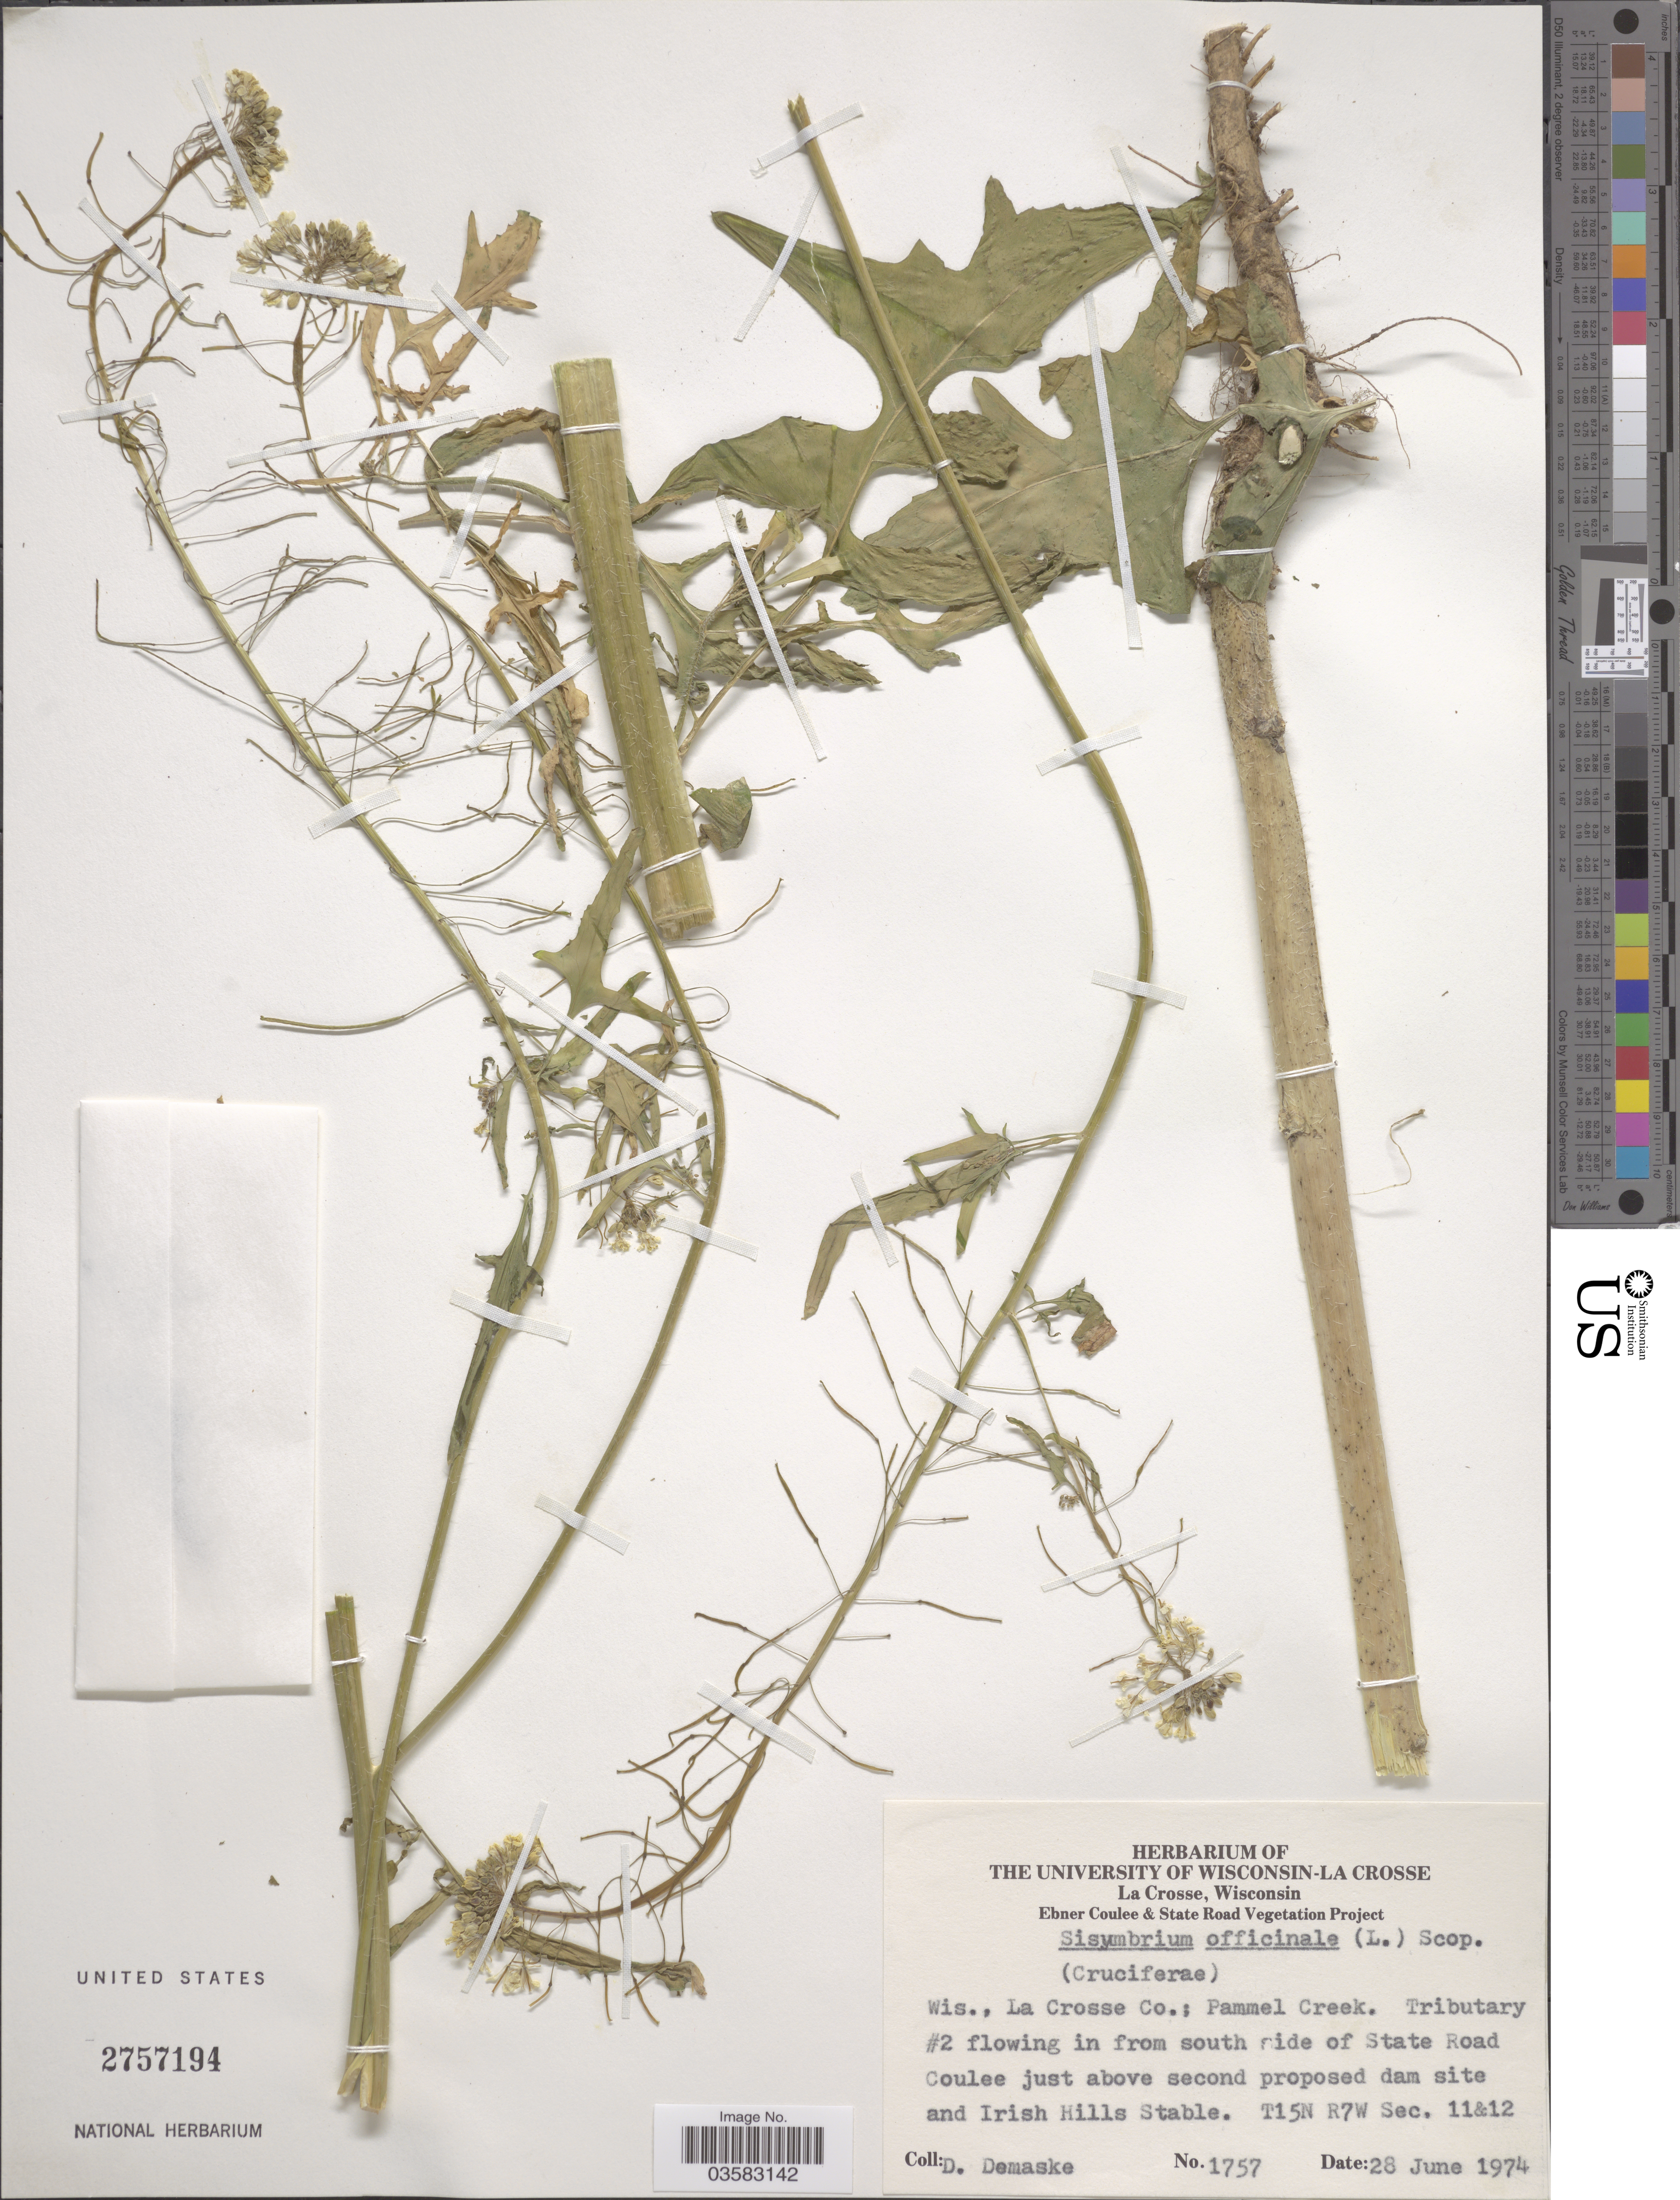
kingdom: Plantae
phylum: Tracheophyta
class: Magnoliopsida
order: Brassicales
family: Brassicaceae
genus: Sisymbrium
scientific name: Sisymbrium officinale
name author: (L.) Scop.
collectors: D. Demaske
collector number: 1757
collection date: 1974-06-28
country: United States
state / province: Wisconsin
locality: La Crosse. La Crosse Co.; Pammel Creek. Tributary #2 flowing in from south side of State Road Coulee just above second proposed dam site and Irish Hills Stable. T15N R7W Sec. 11&12.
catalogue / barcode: US 2757194